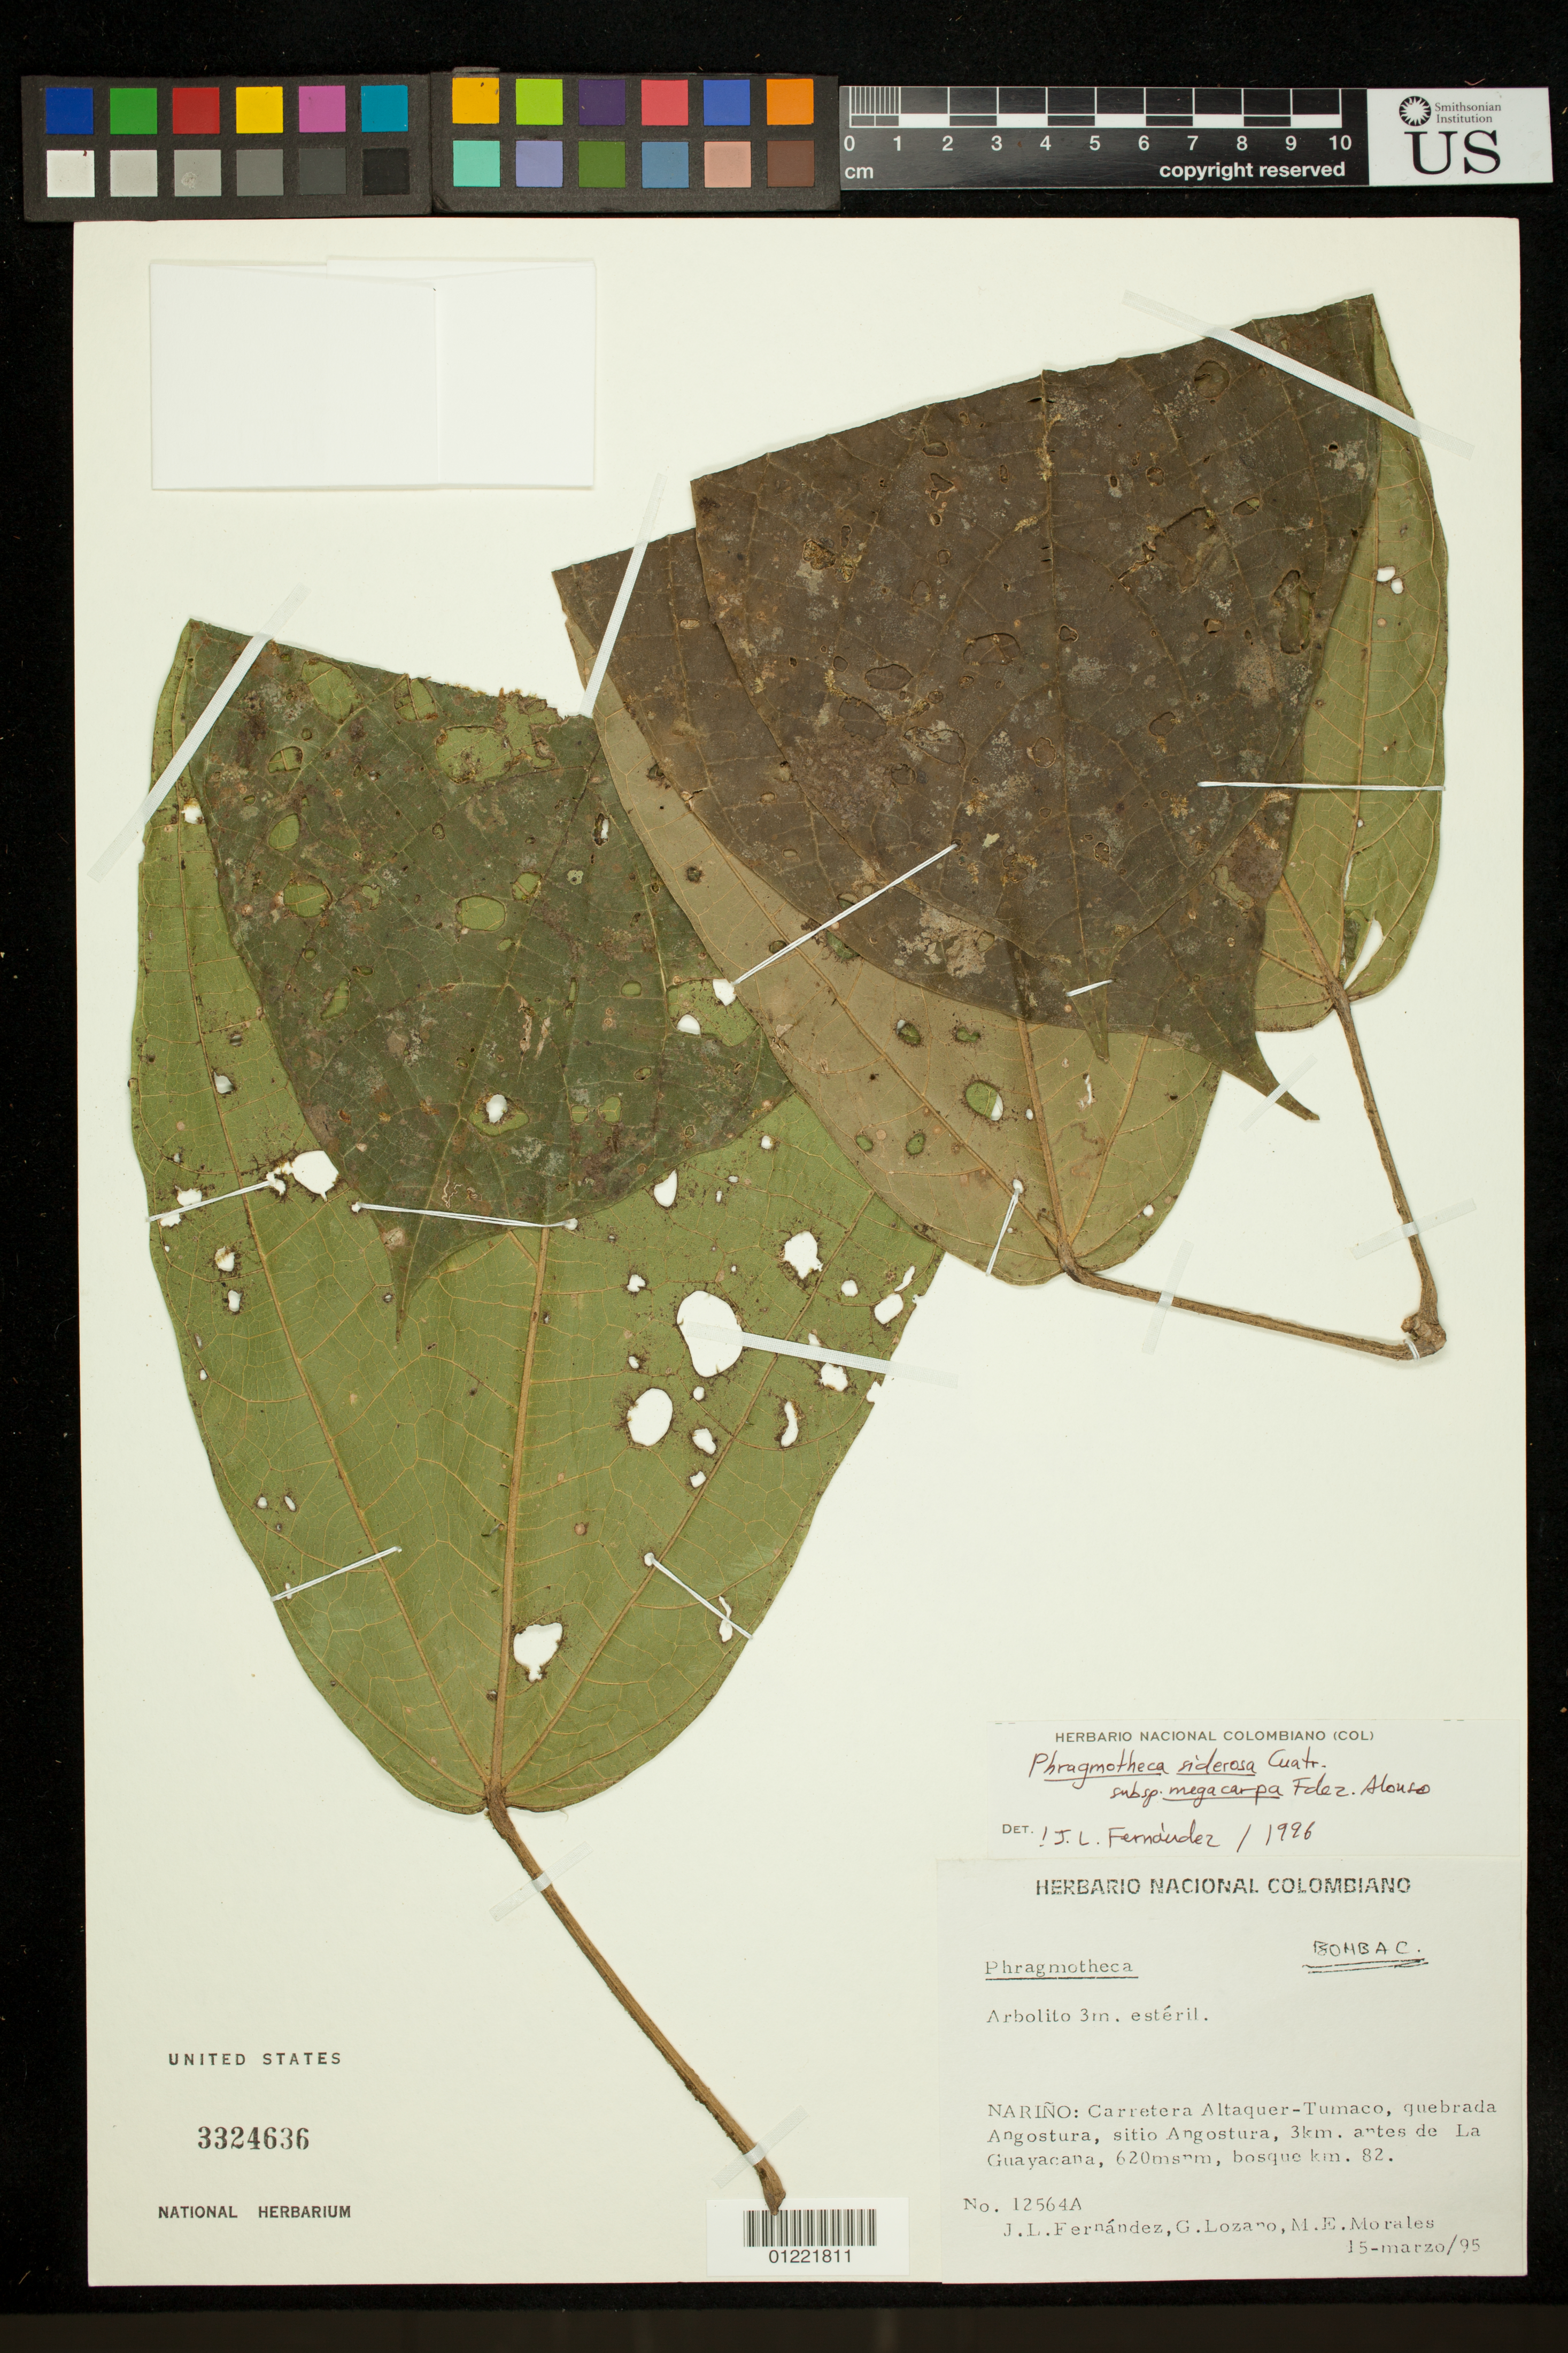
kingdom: Plantae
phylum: Tracheophyta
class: Magnoliopsida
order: Malvales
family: Malvaceae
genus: Phragmotheca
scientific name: Phragmotheca siderosa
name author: Cuatrec.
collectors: J. Fernandez, G. Lozano-Contreras & M. Morales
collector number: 12564A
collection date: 1995-03-15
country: Colombia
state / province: Narino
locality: Carretera Altaquer-Tumaco, quebrada Angostura, sitio Angostura, 3km. antes de La Guayacana, bosque km. 82.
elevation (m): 620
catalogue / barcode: US 3324636